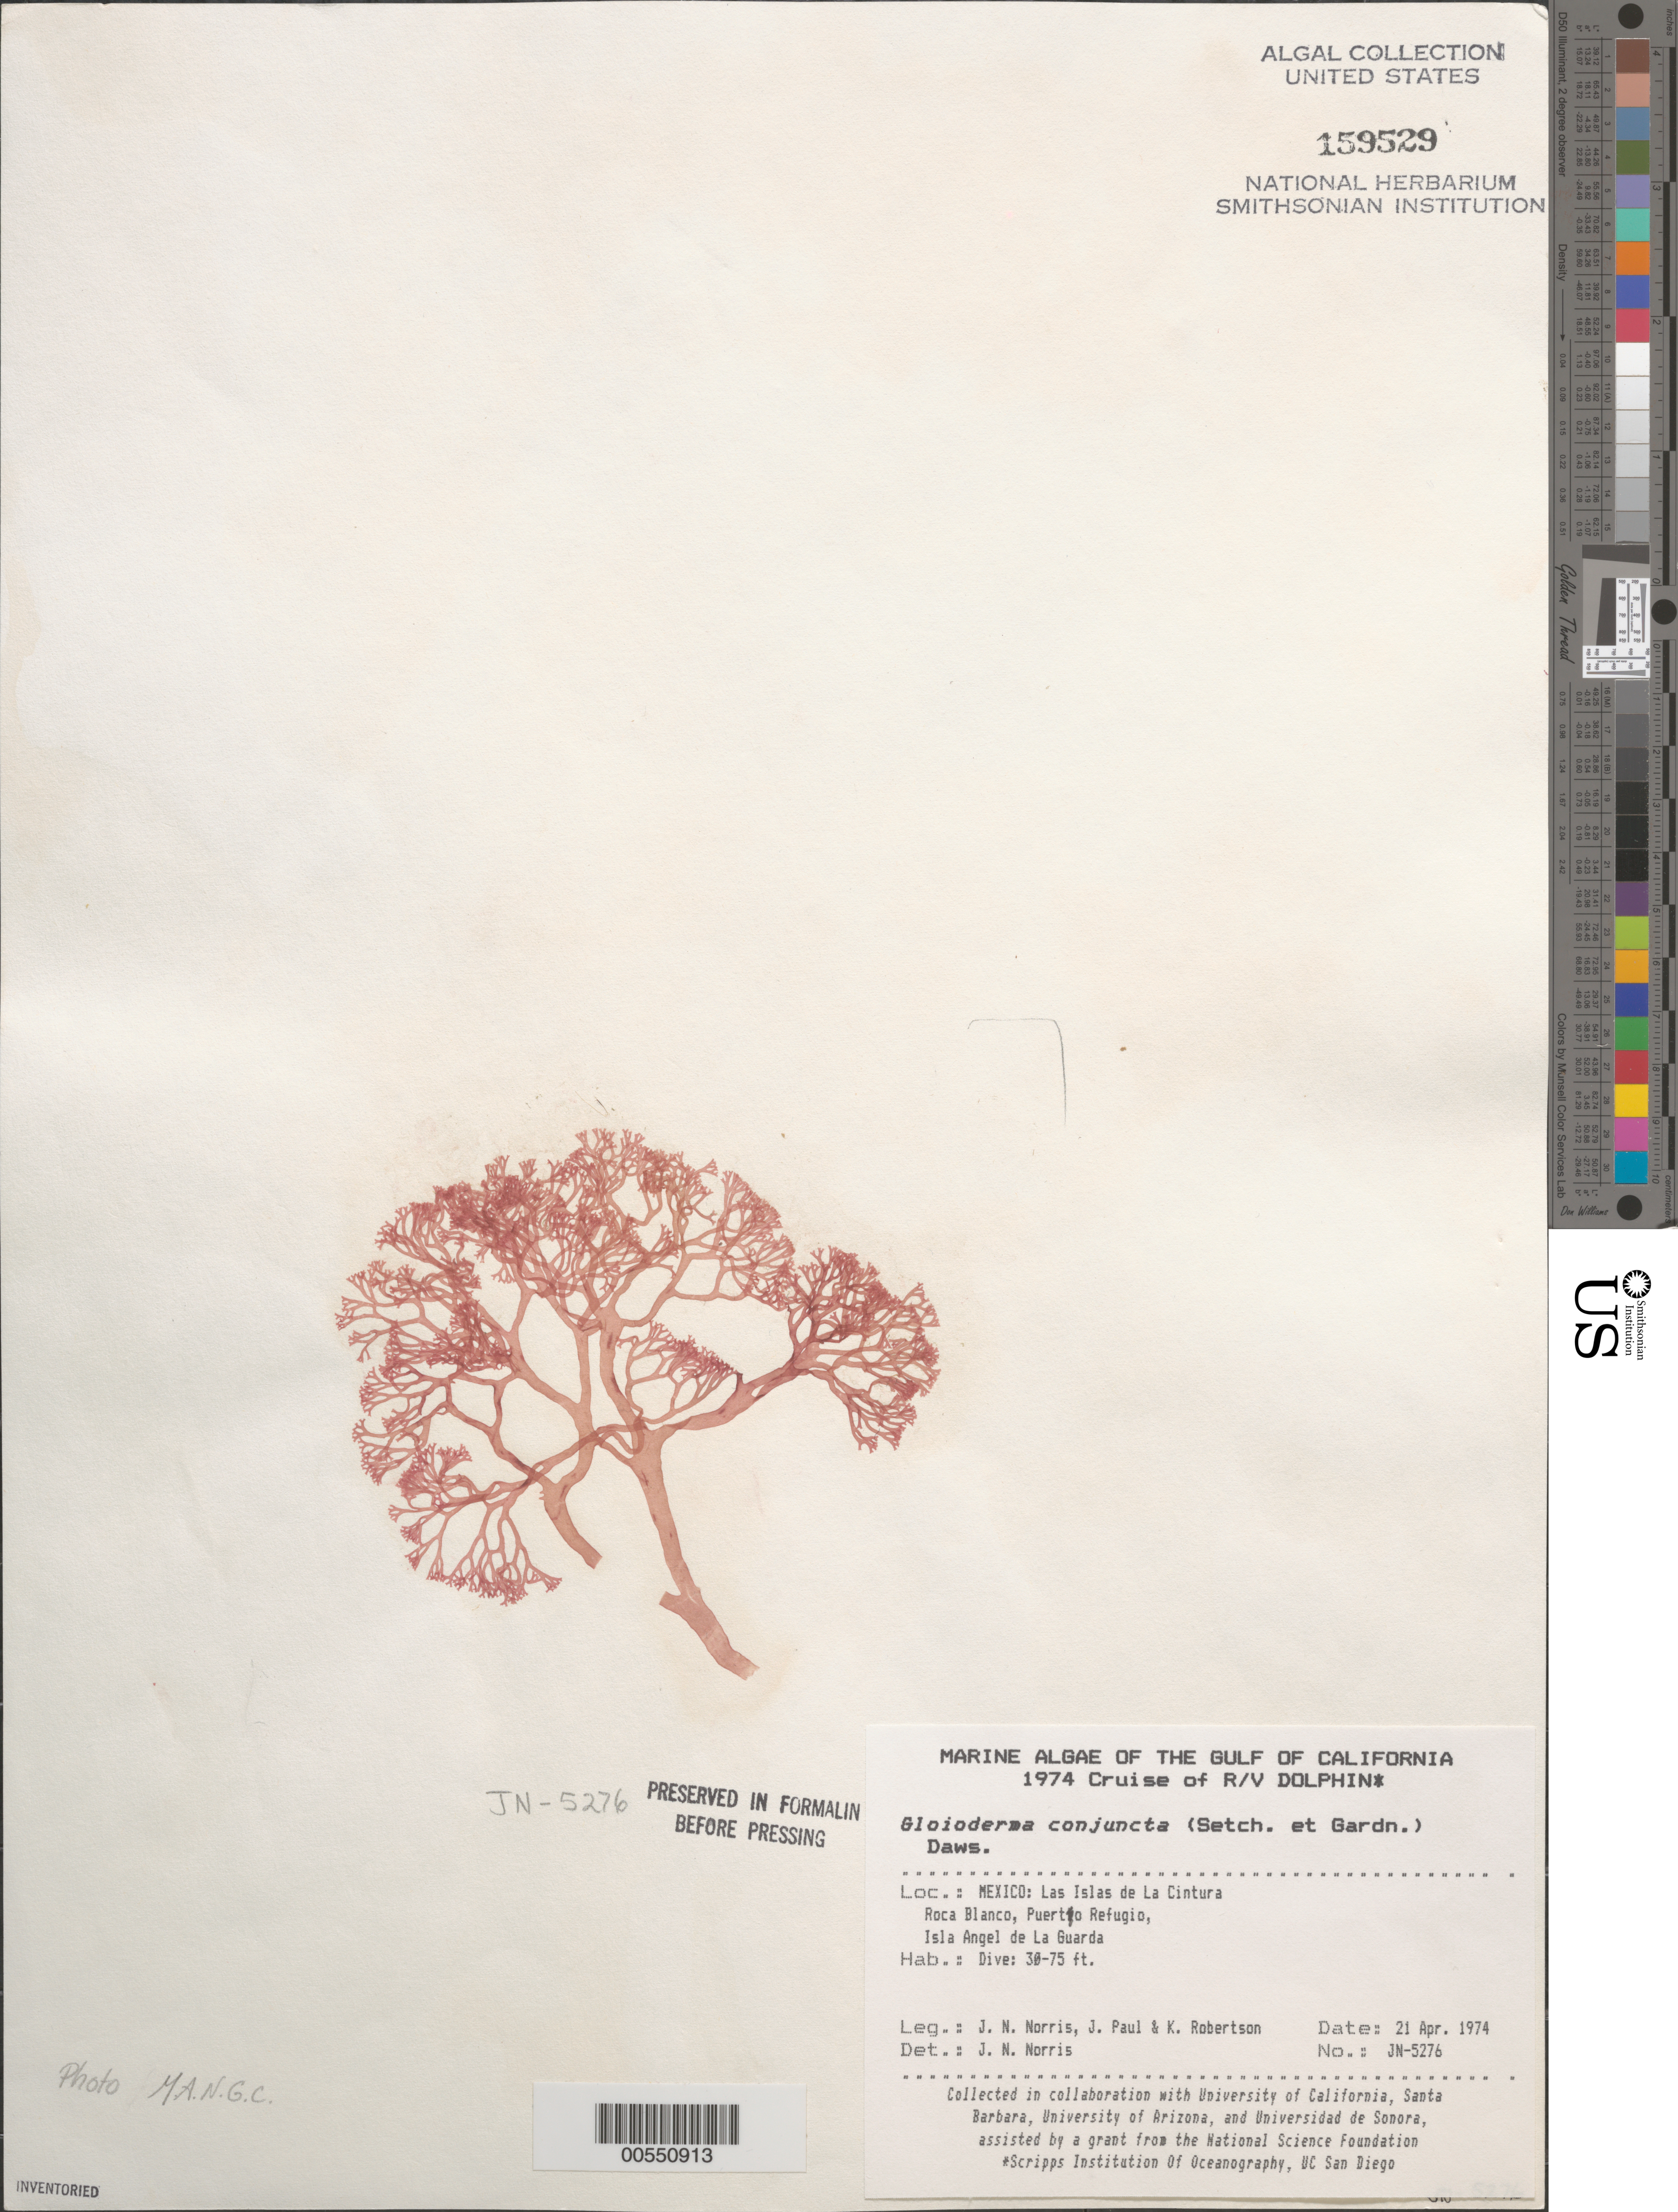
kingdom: Plantae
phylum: Rhodophyta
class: Florideophyceae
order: Rhodymeniales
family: Faucheaceae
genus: Gloioderma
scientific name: Gloioderma conjuncta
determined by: Norris, James N.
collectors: J. N. Norris, J. Paul & K. Robertson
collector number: JN-5276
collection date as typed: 21 Apr 1974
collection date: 1974-04-21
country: Mexico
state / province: Baja California Norte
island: Isla Angel de la Guarda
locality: Roca Blanca, Puerto Refugio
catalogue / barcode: US 159529